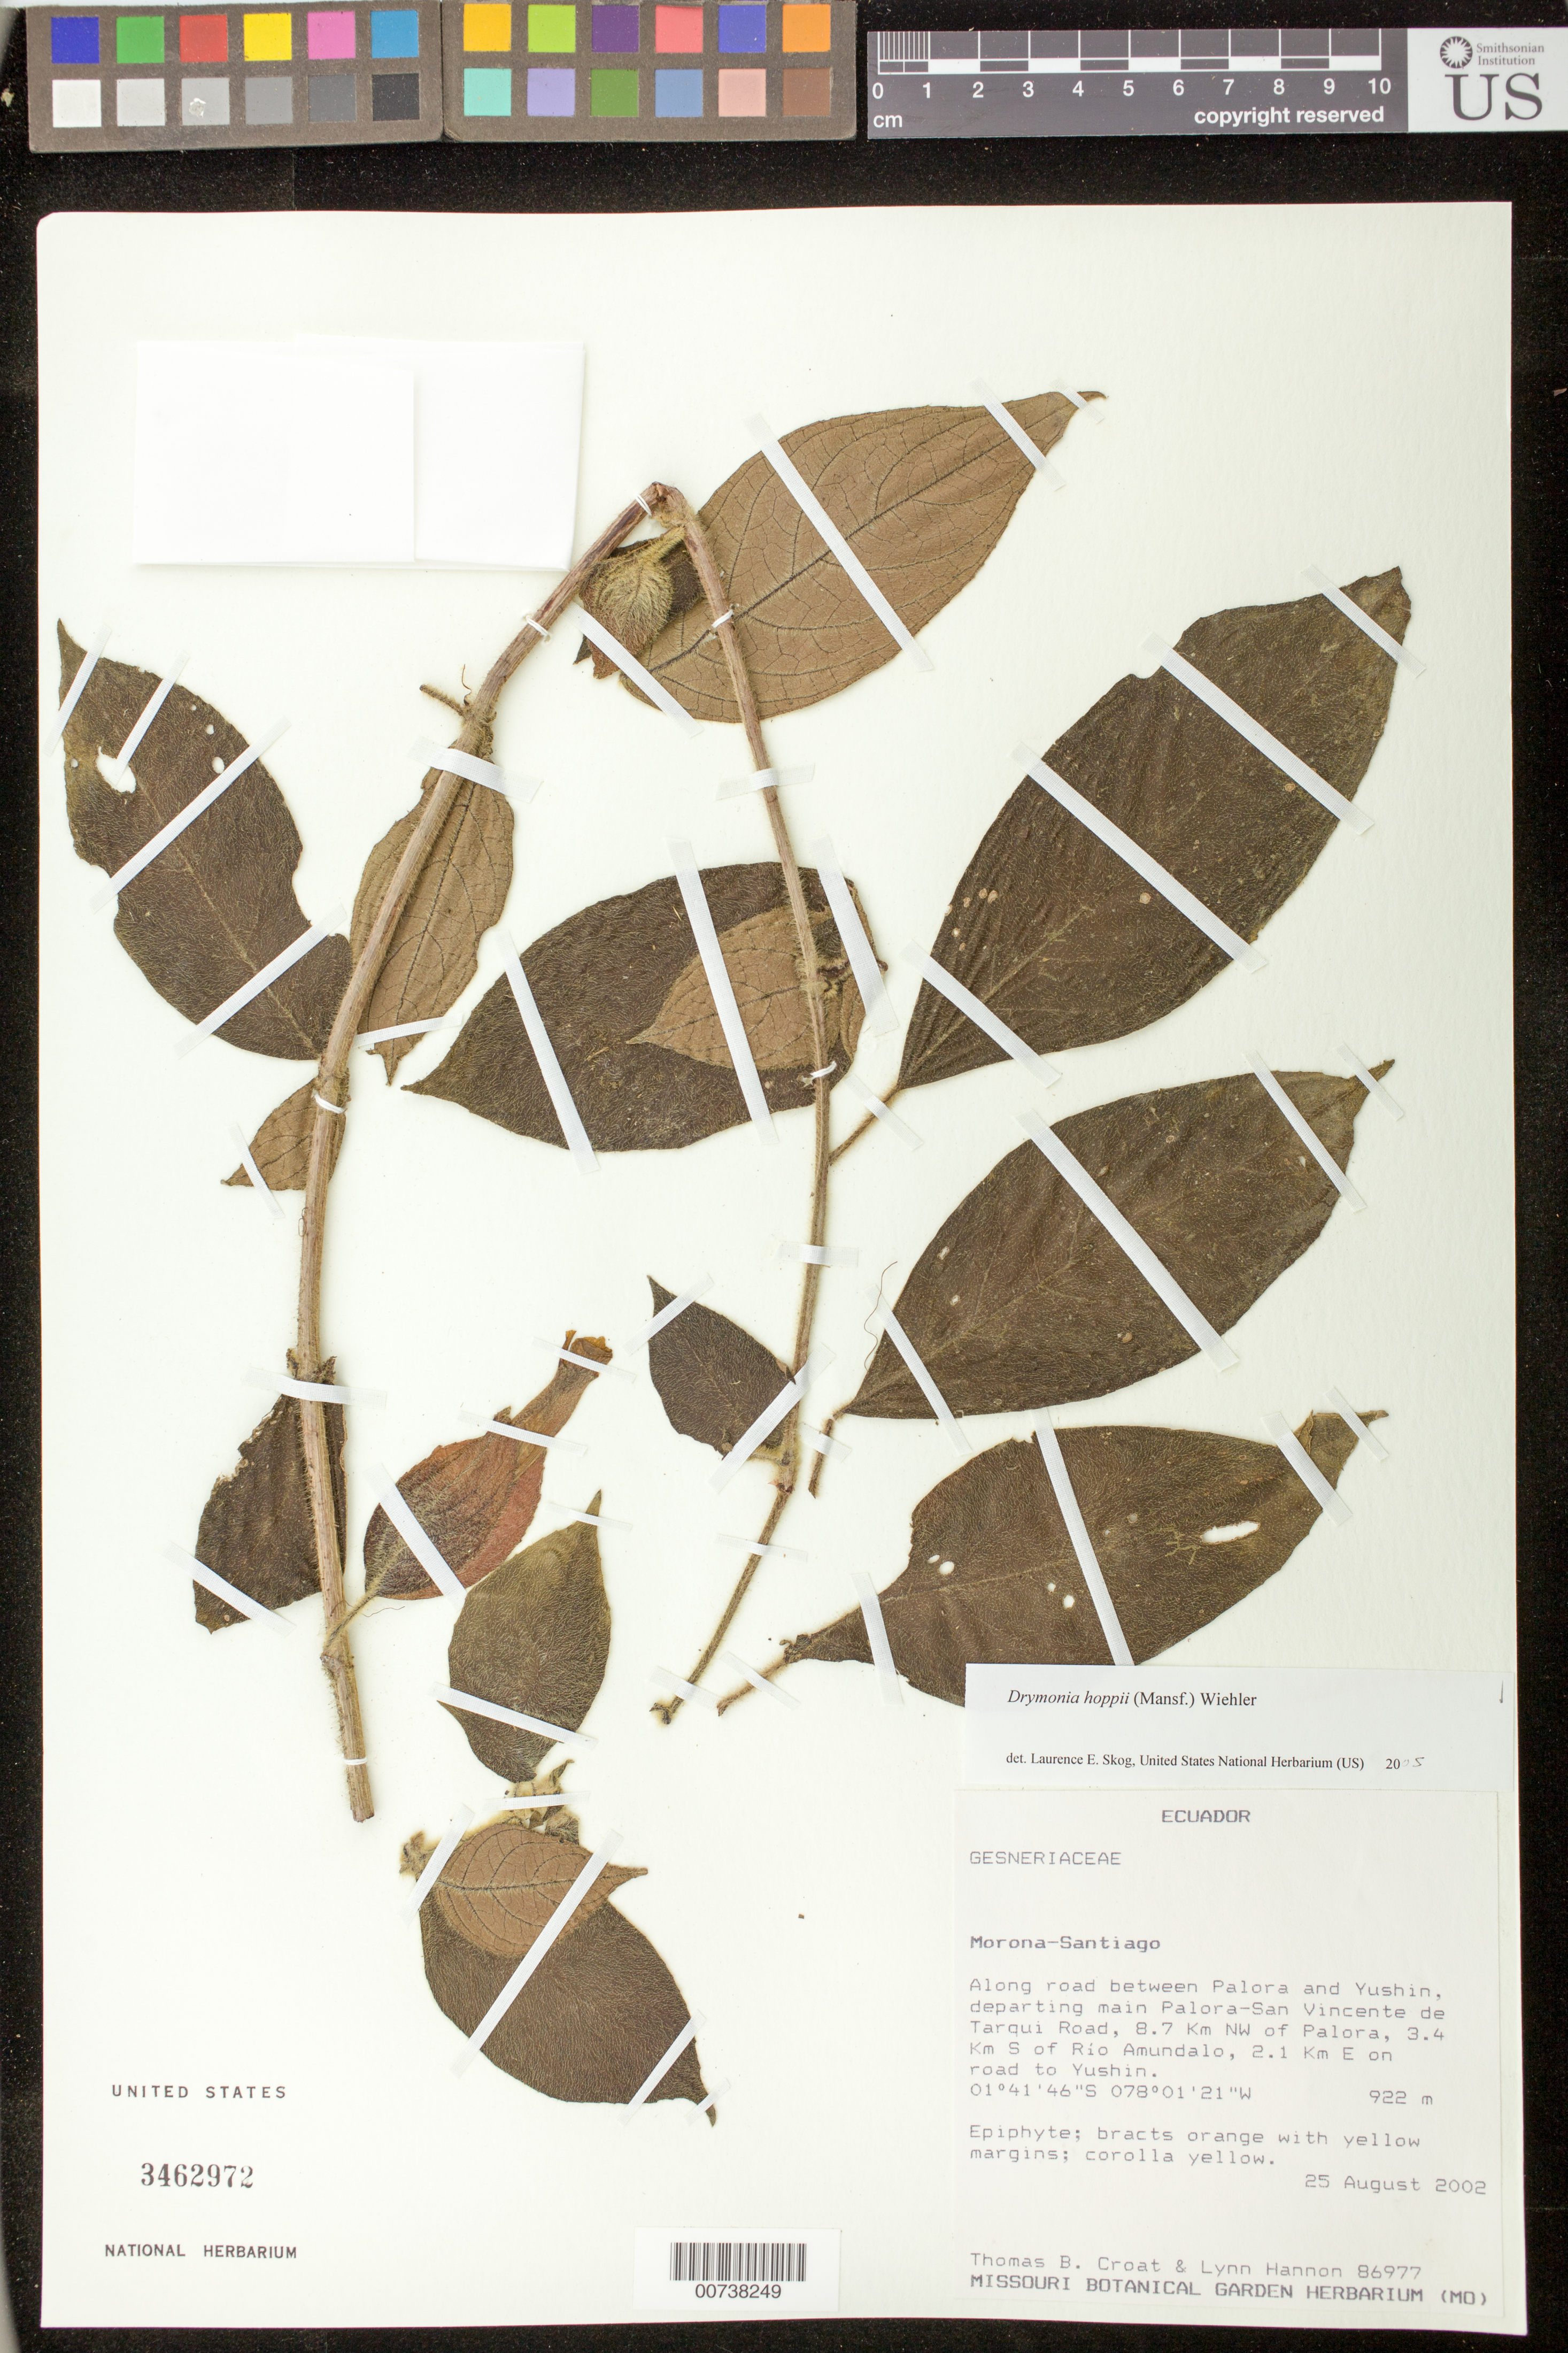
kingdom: Plantae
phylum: Tracheophyta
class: Magnoliopsida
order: Lamiales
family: Gesneriaceae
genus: Drymonia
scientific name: Drymonia hoppii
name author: (Mansf.) Wiehler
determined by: Skog, Laurence E.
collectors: T. B. Croat & L. Hannon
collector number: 86977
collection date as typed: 25 Aug 2002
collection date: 2002-08-25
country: Ecuador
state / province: Morona-Santiago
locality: Along road between Palora and Yushin, departing main Palora-San Vincente de Tarqui Road, 8.7 km NW of Palora, 3.4 km S of Río Amundalo, 2.1 km E on road to Yushin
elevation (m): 922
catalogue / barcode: US 3462972